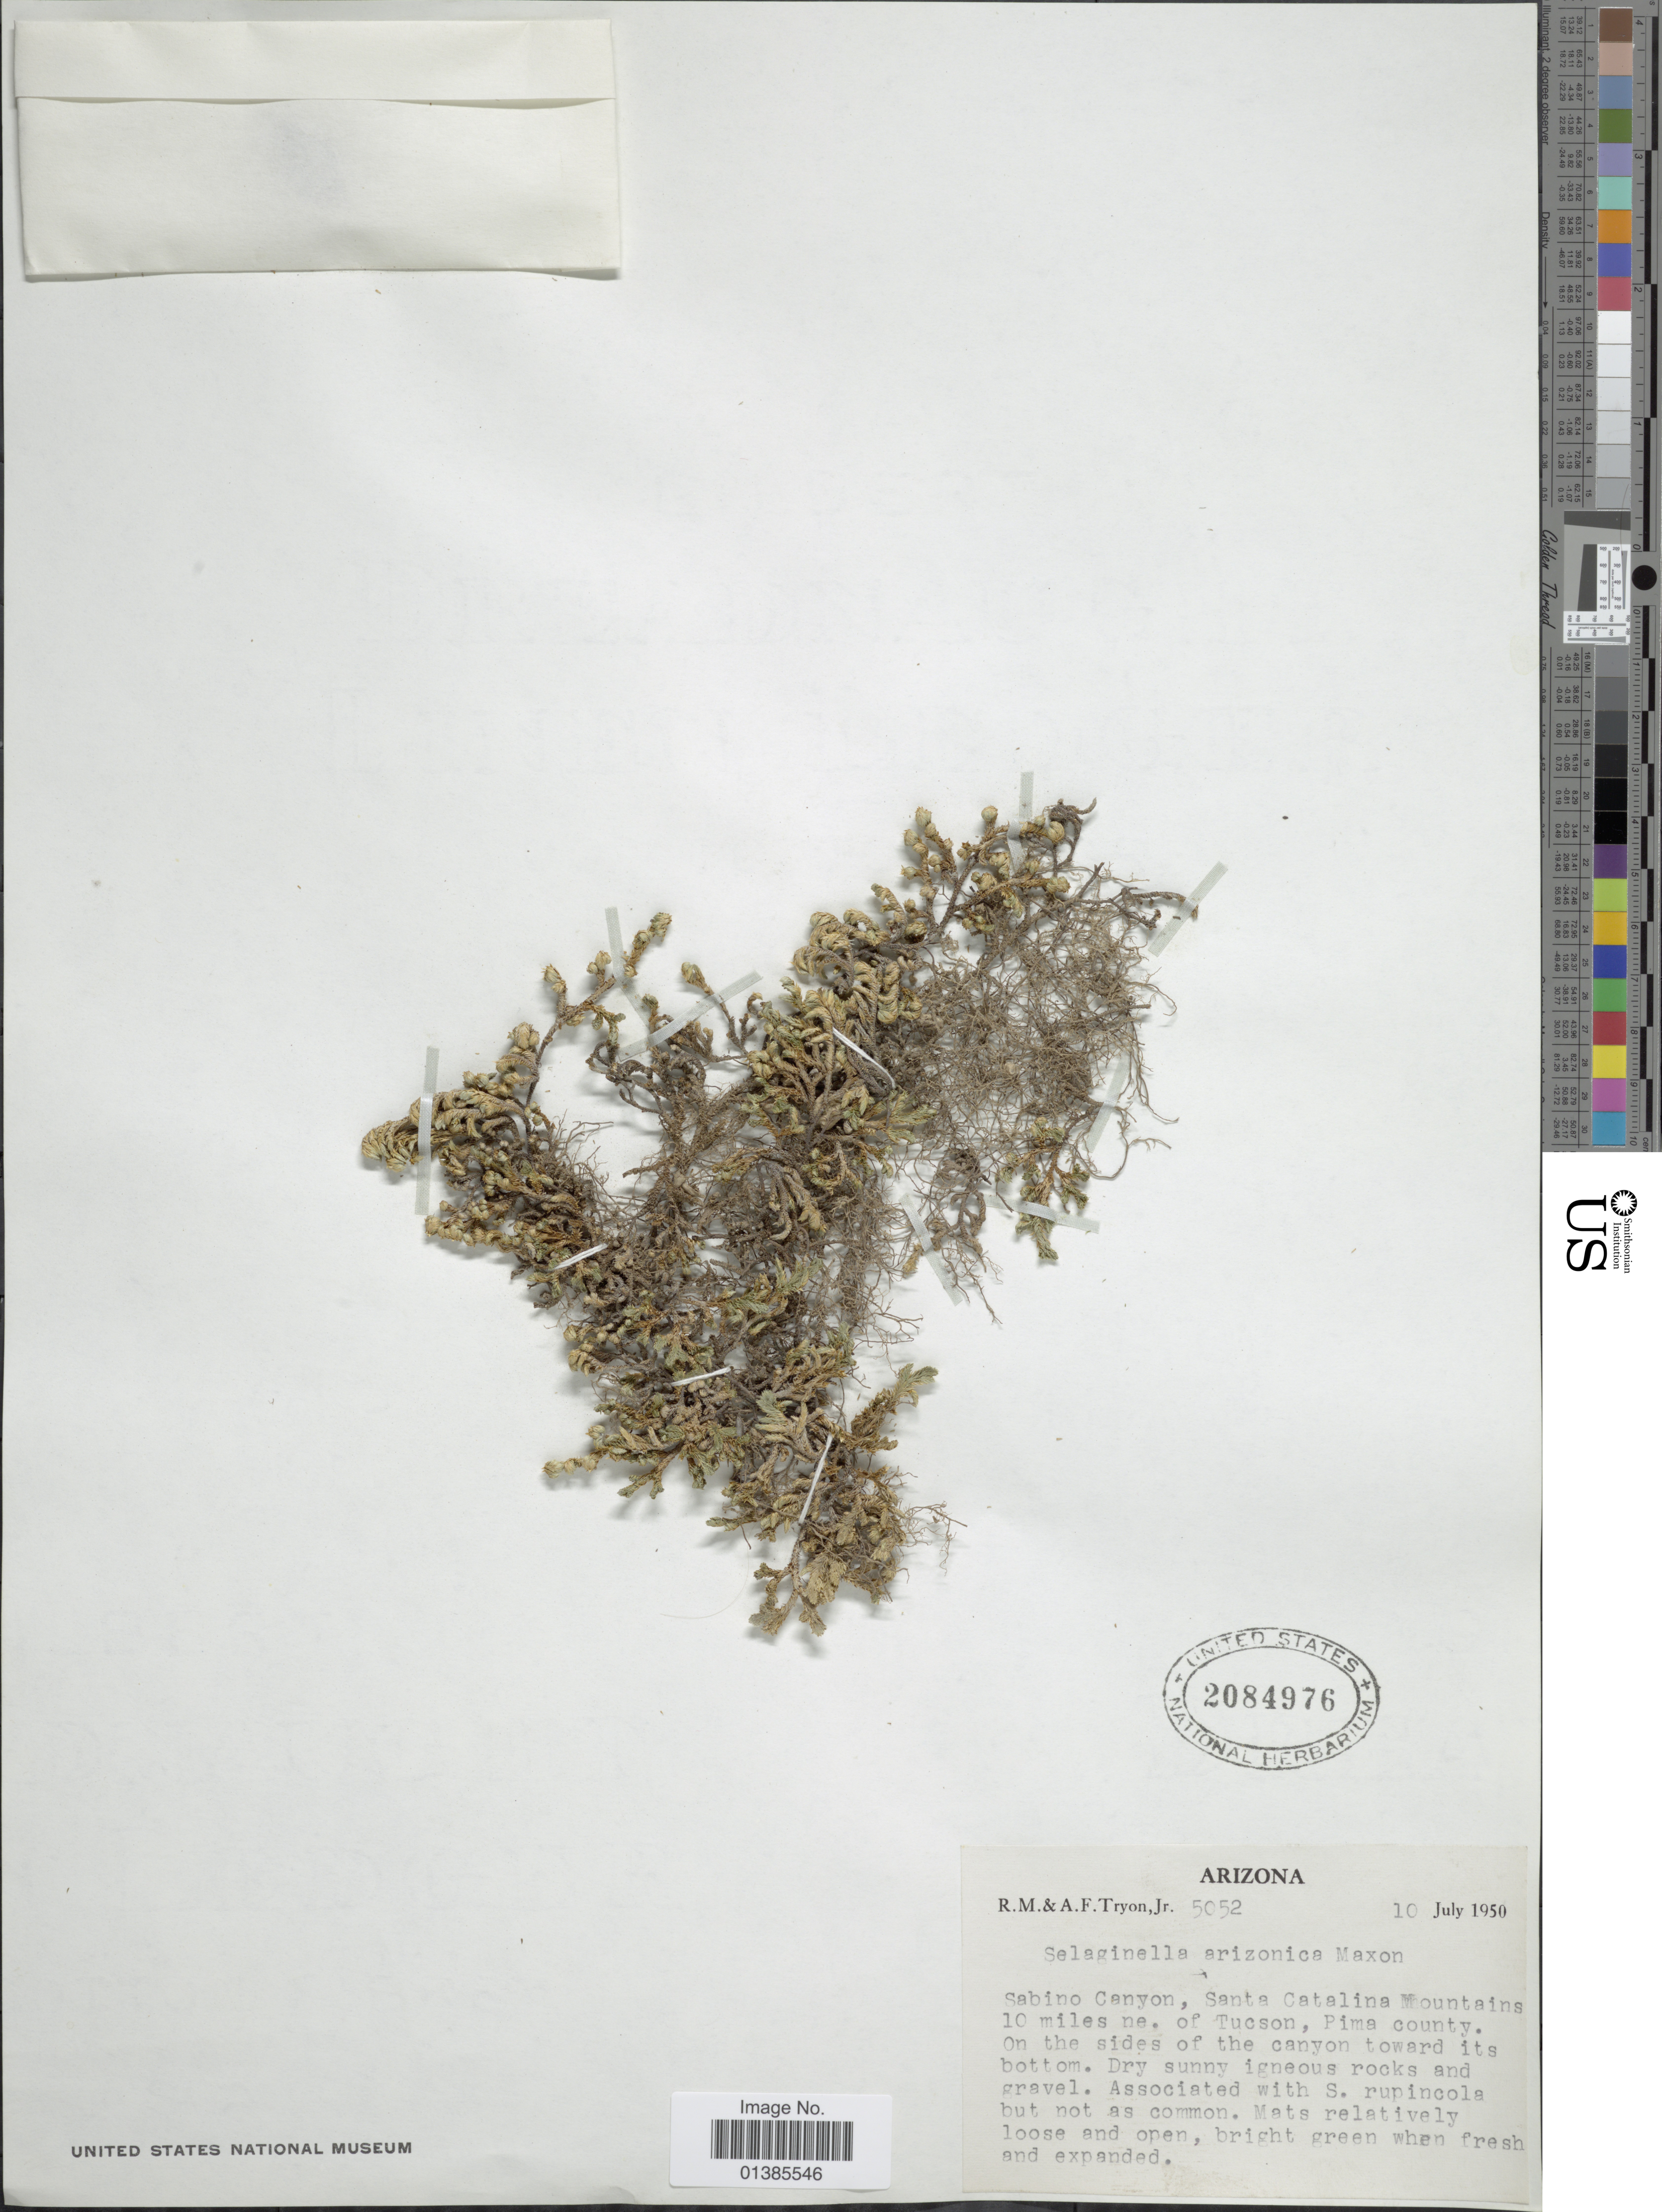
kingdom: Plantae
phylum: Tracheophyta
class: Lycopodiopsida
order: Selaginellales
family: Selaginellaceae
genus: Selaginella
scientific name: Selaginella arizonica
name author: Maxon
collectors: R. M. Tryon & A. F. Tryon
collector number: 5052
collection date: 1950-07-10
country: United States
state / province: Arizona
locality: Sabino Canyon, Santa Catalina Mountains 10 miles ne. of Tucson, Pima county.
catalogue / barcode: US 2084976